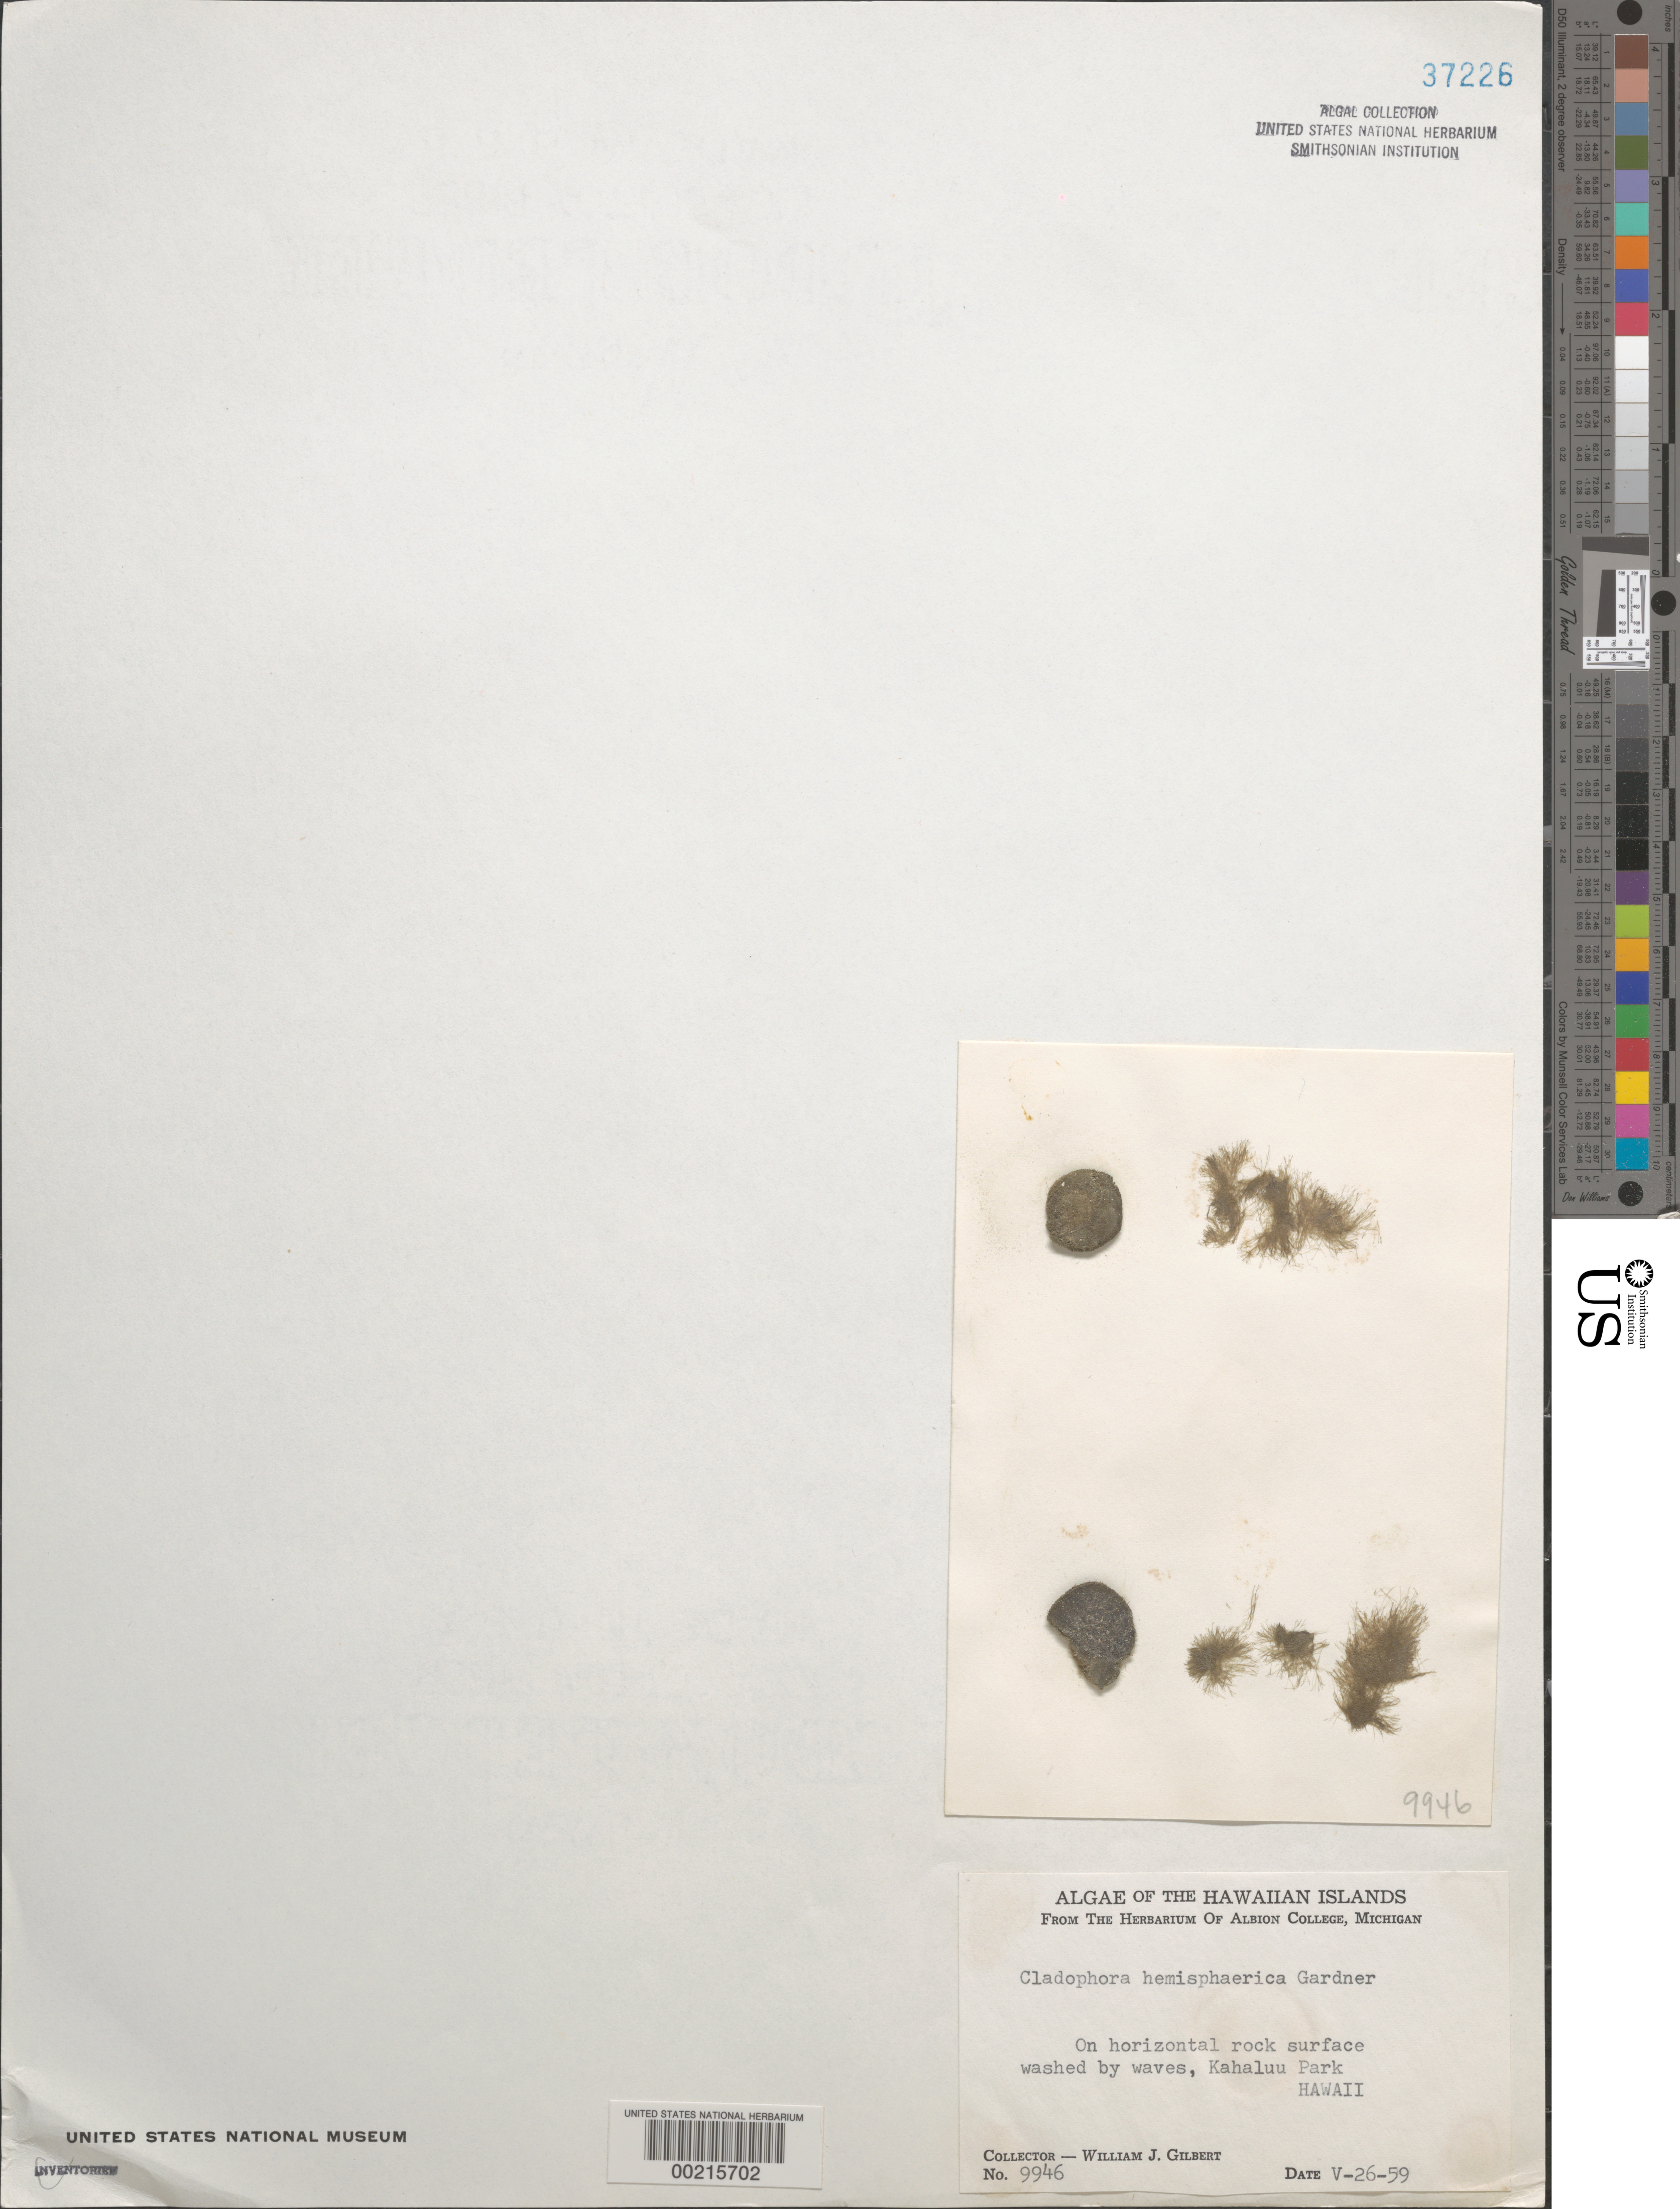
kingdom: Plantae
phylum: Chlorophyta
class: Ulvophyceae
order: Cladophorales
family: Cladophoraceae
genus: Cladophora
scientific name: Cladophora columbiana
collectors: W. J. Gilbert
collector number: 9946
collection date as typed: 26 May 1959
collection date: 1959-05-26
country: United States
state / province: Hawaii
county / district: Hawaii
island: Hawaii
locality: Kahalau Park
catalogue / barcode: US 37226